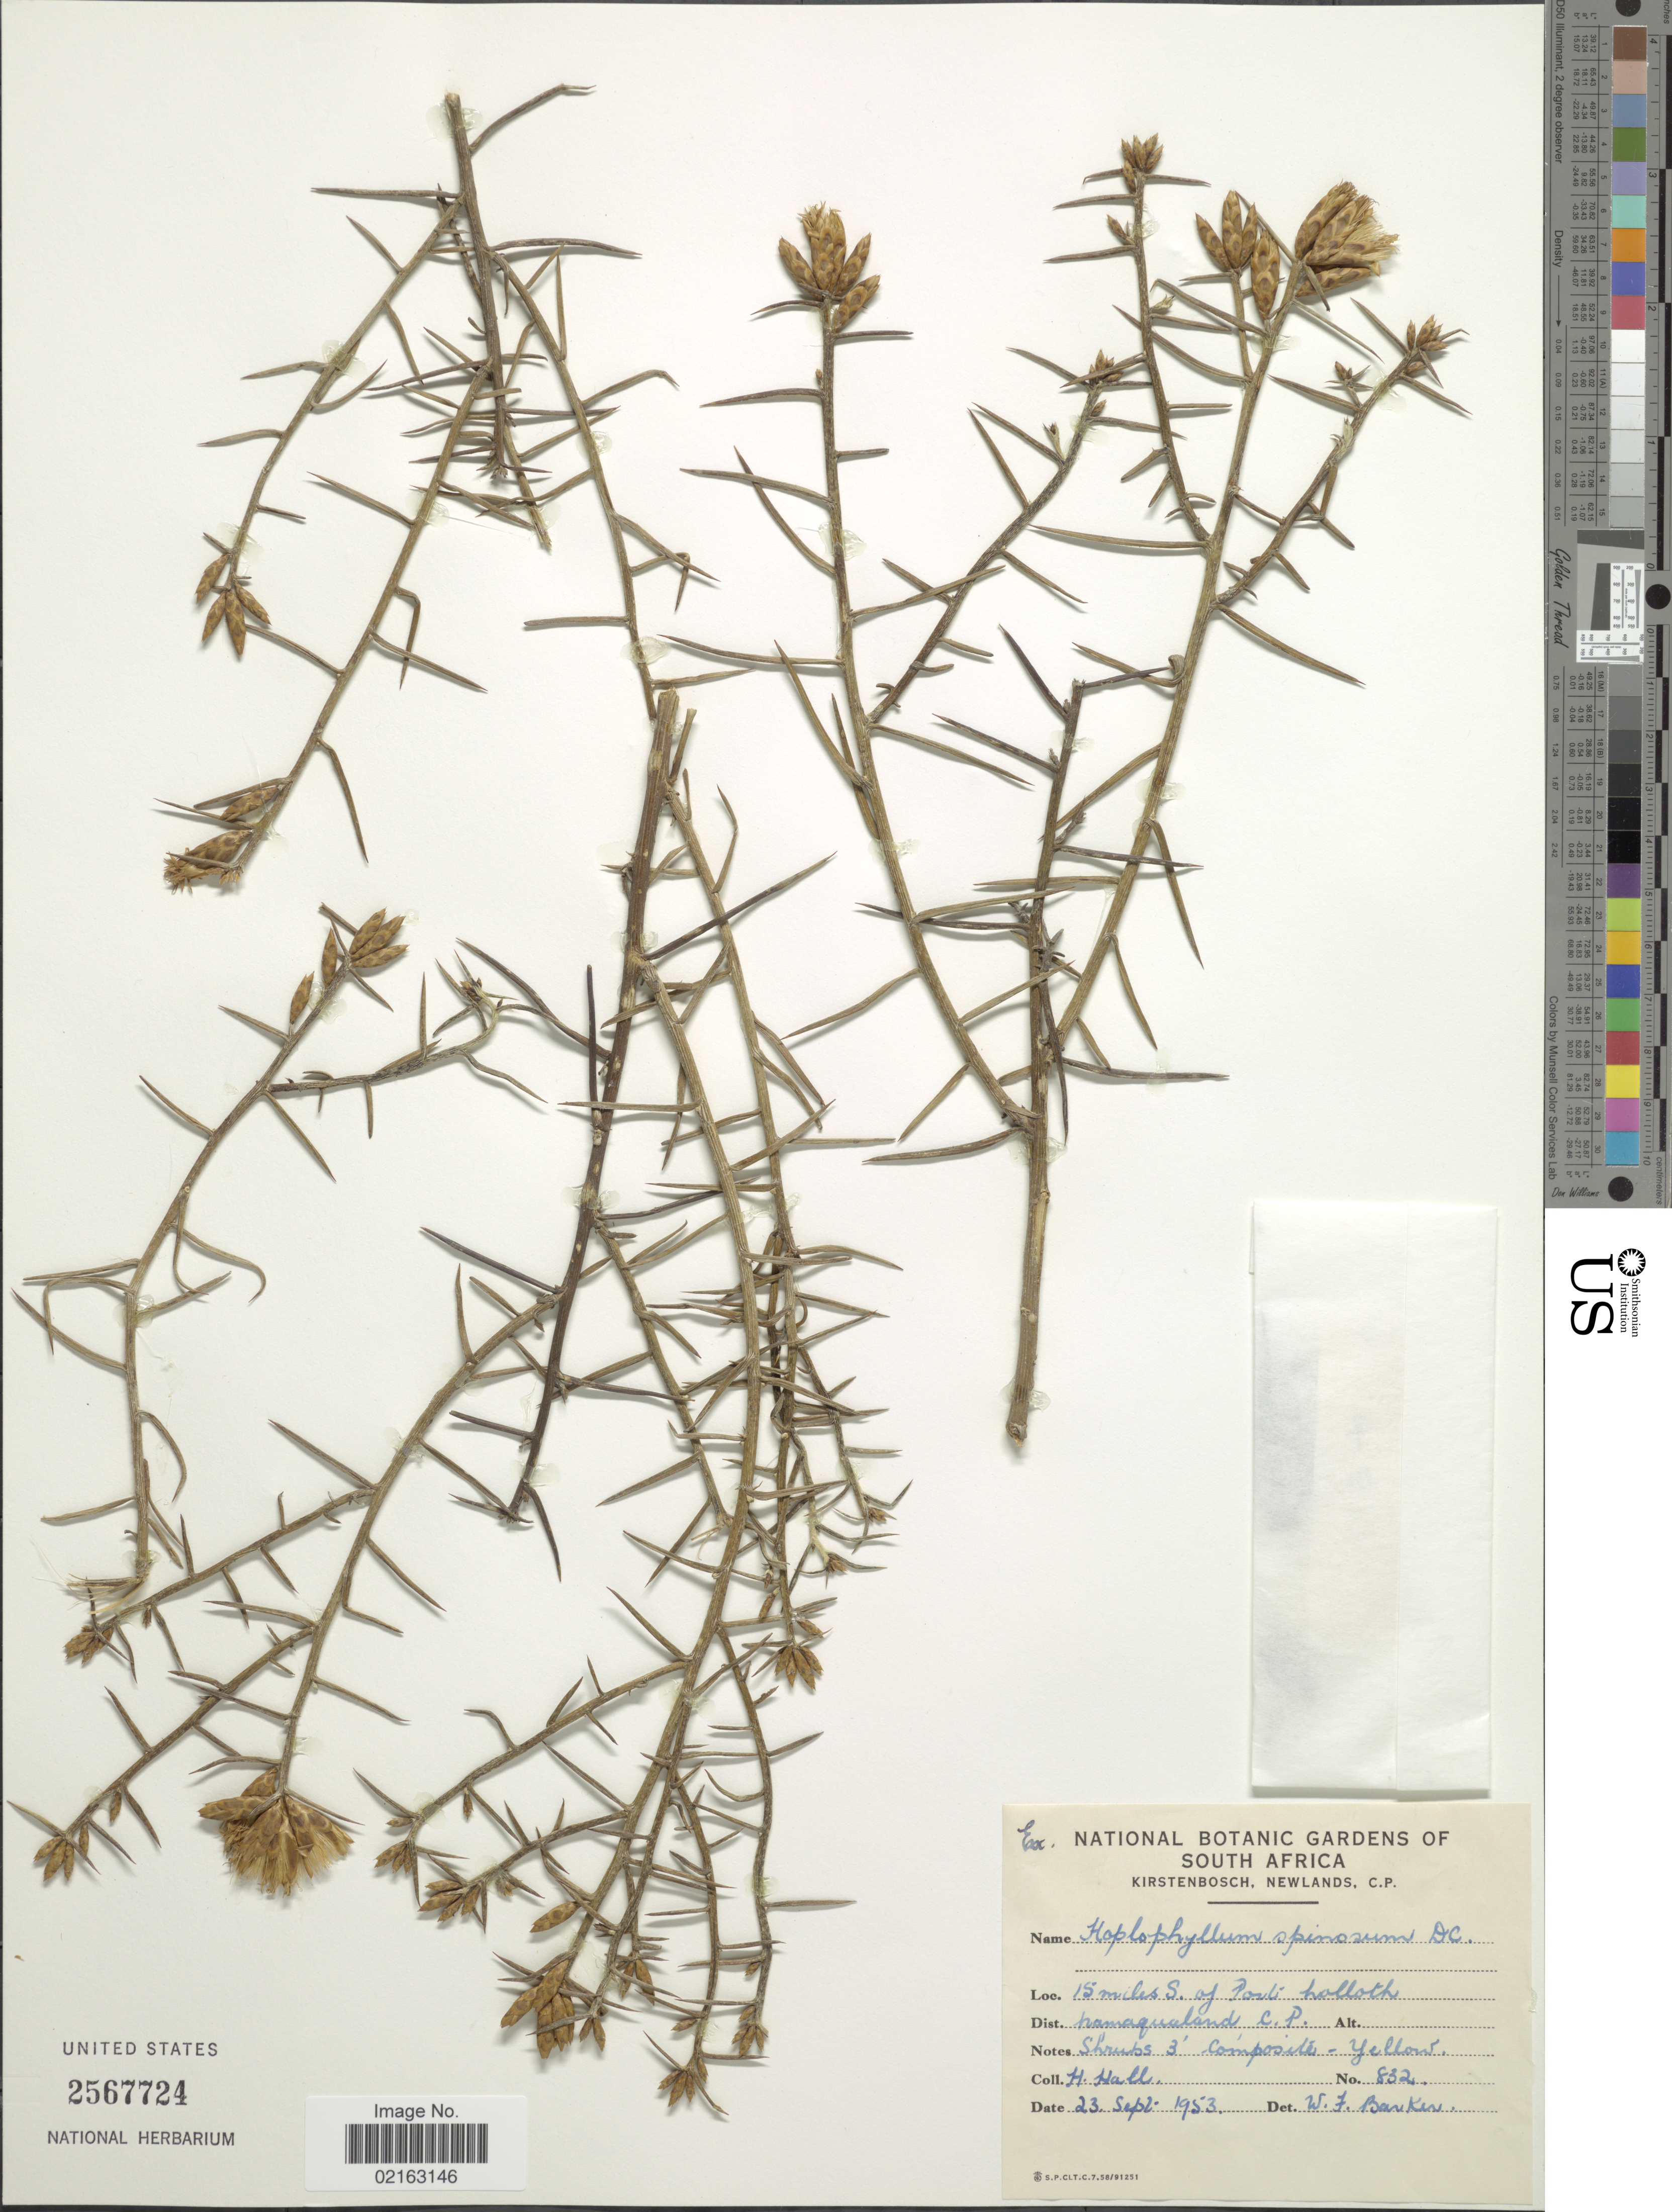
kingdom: Plantae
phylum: Tracheophyta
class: Magnoliopsida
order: Asterales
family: Asteraceae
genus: Hoplophyllum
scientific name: Hoplophyllum spinosum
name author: DC.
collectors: H. Hall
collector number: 832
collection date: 1953-09-23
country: South Africa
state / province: Northern Cape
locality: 15 miles S. of Porti Nalloth. Dist. Namaqualand, C.P.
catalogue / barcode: US 2567724